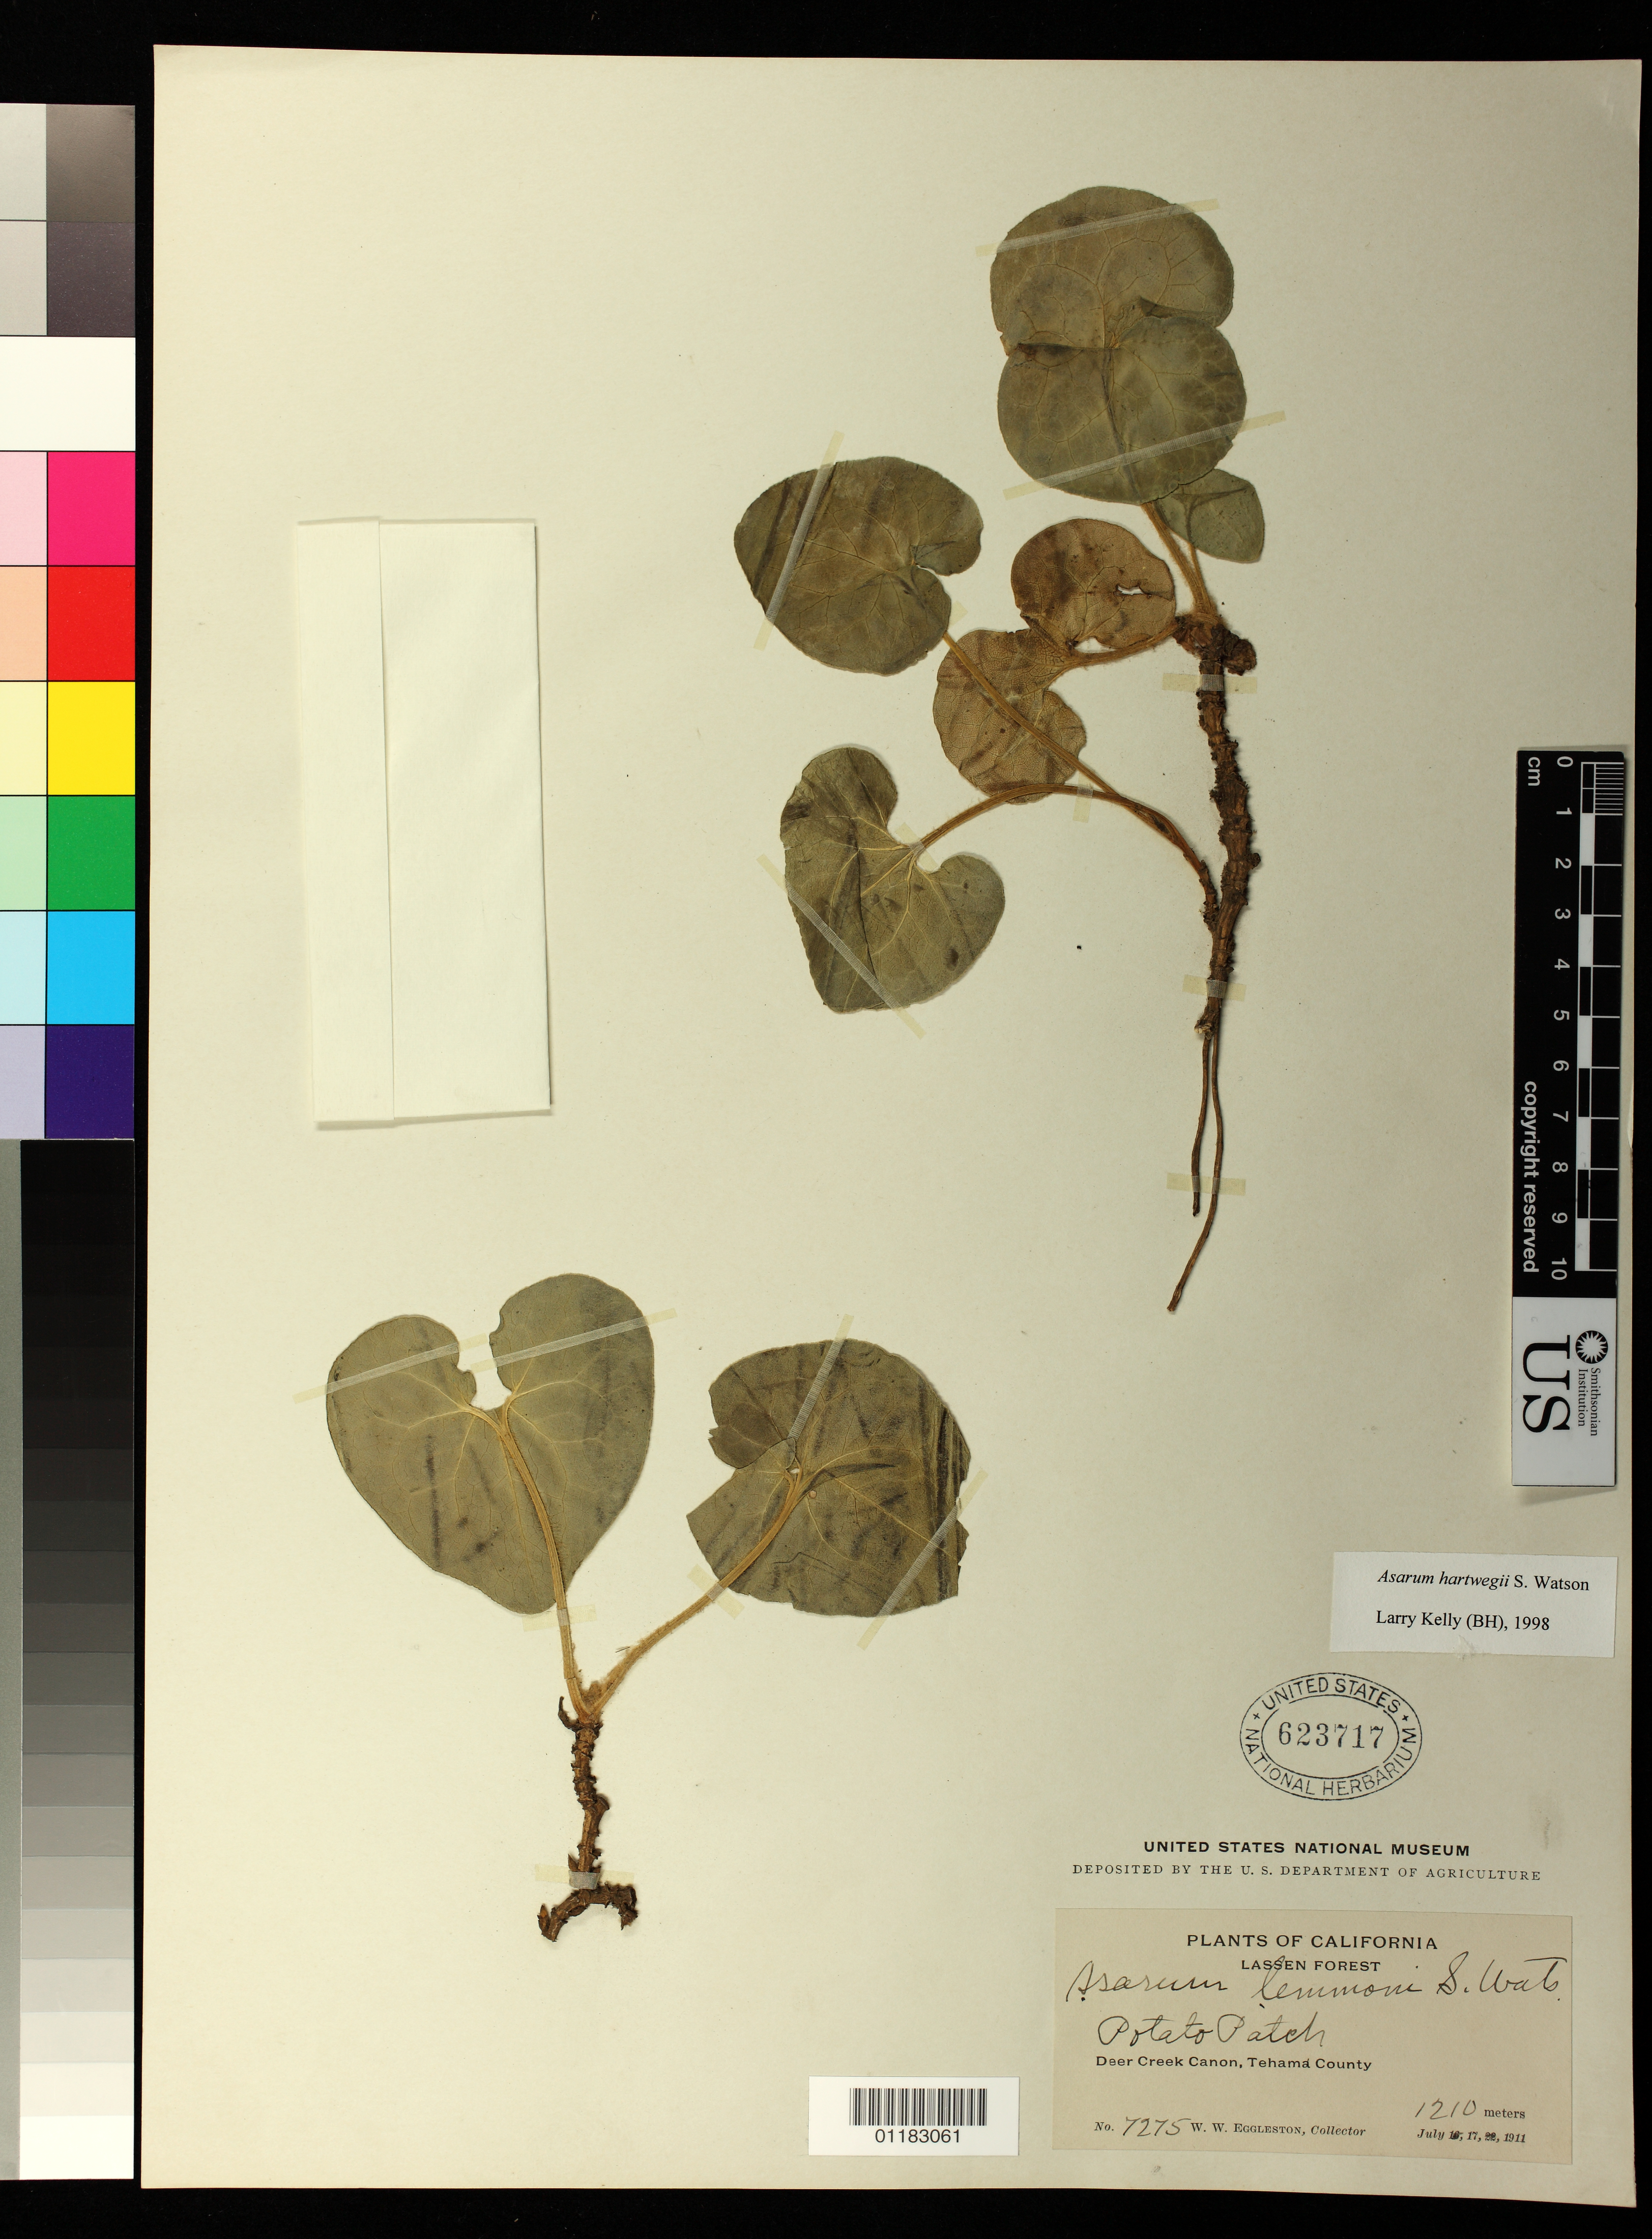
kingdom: Plantae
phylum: Tracheophyta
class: Magnoliopsida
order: Piperales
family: Aristolochiaceae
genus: Asarum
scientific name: Asarum hartwegii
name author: S. Watson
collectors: W. W. Eggleston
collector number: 7275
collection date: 1911-07-17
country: United States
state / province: California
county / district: Tehama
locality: Lassen National Forest, Potato Patch, Deer Creek Canyon, Tehama County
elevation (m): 1210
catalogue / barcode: US 623717